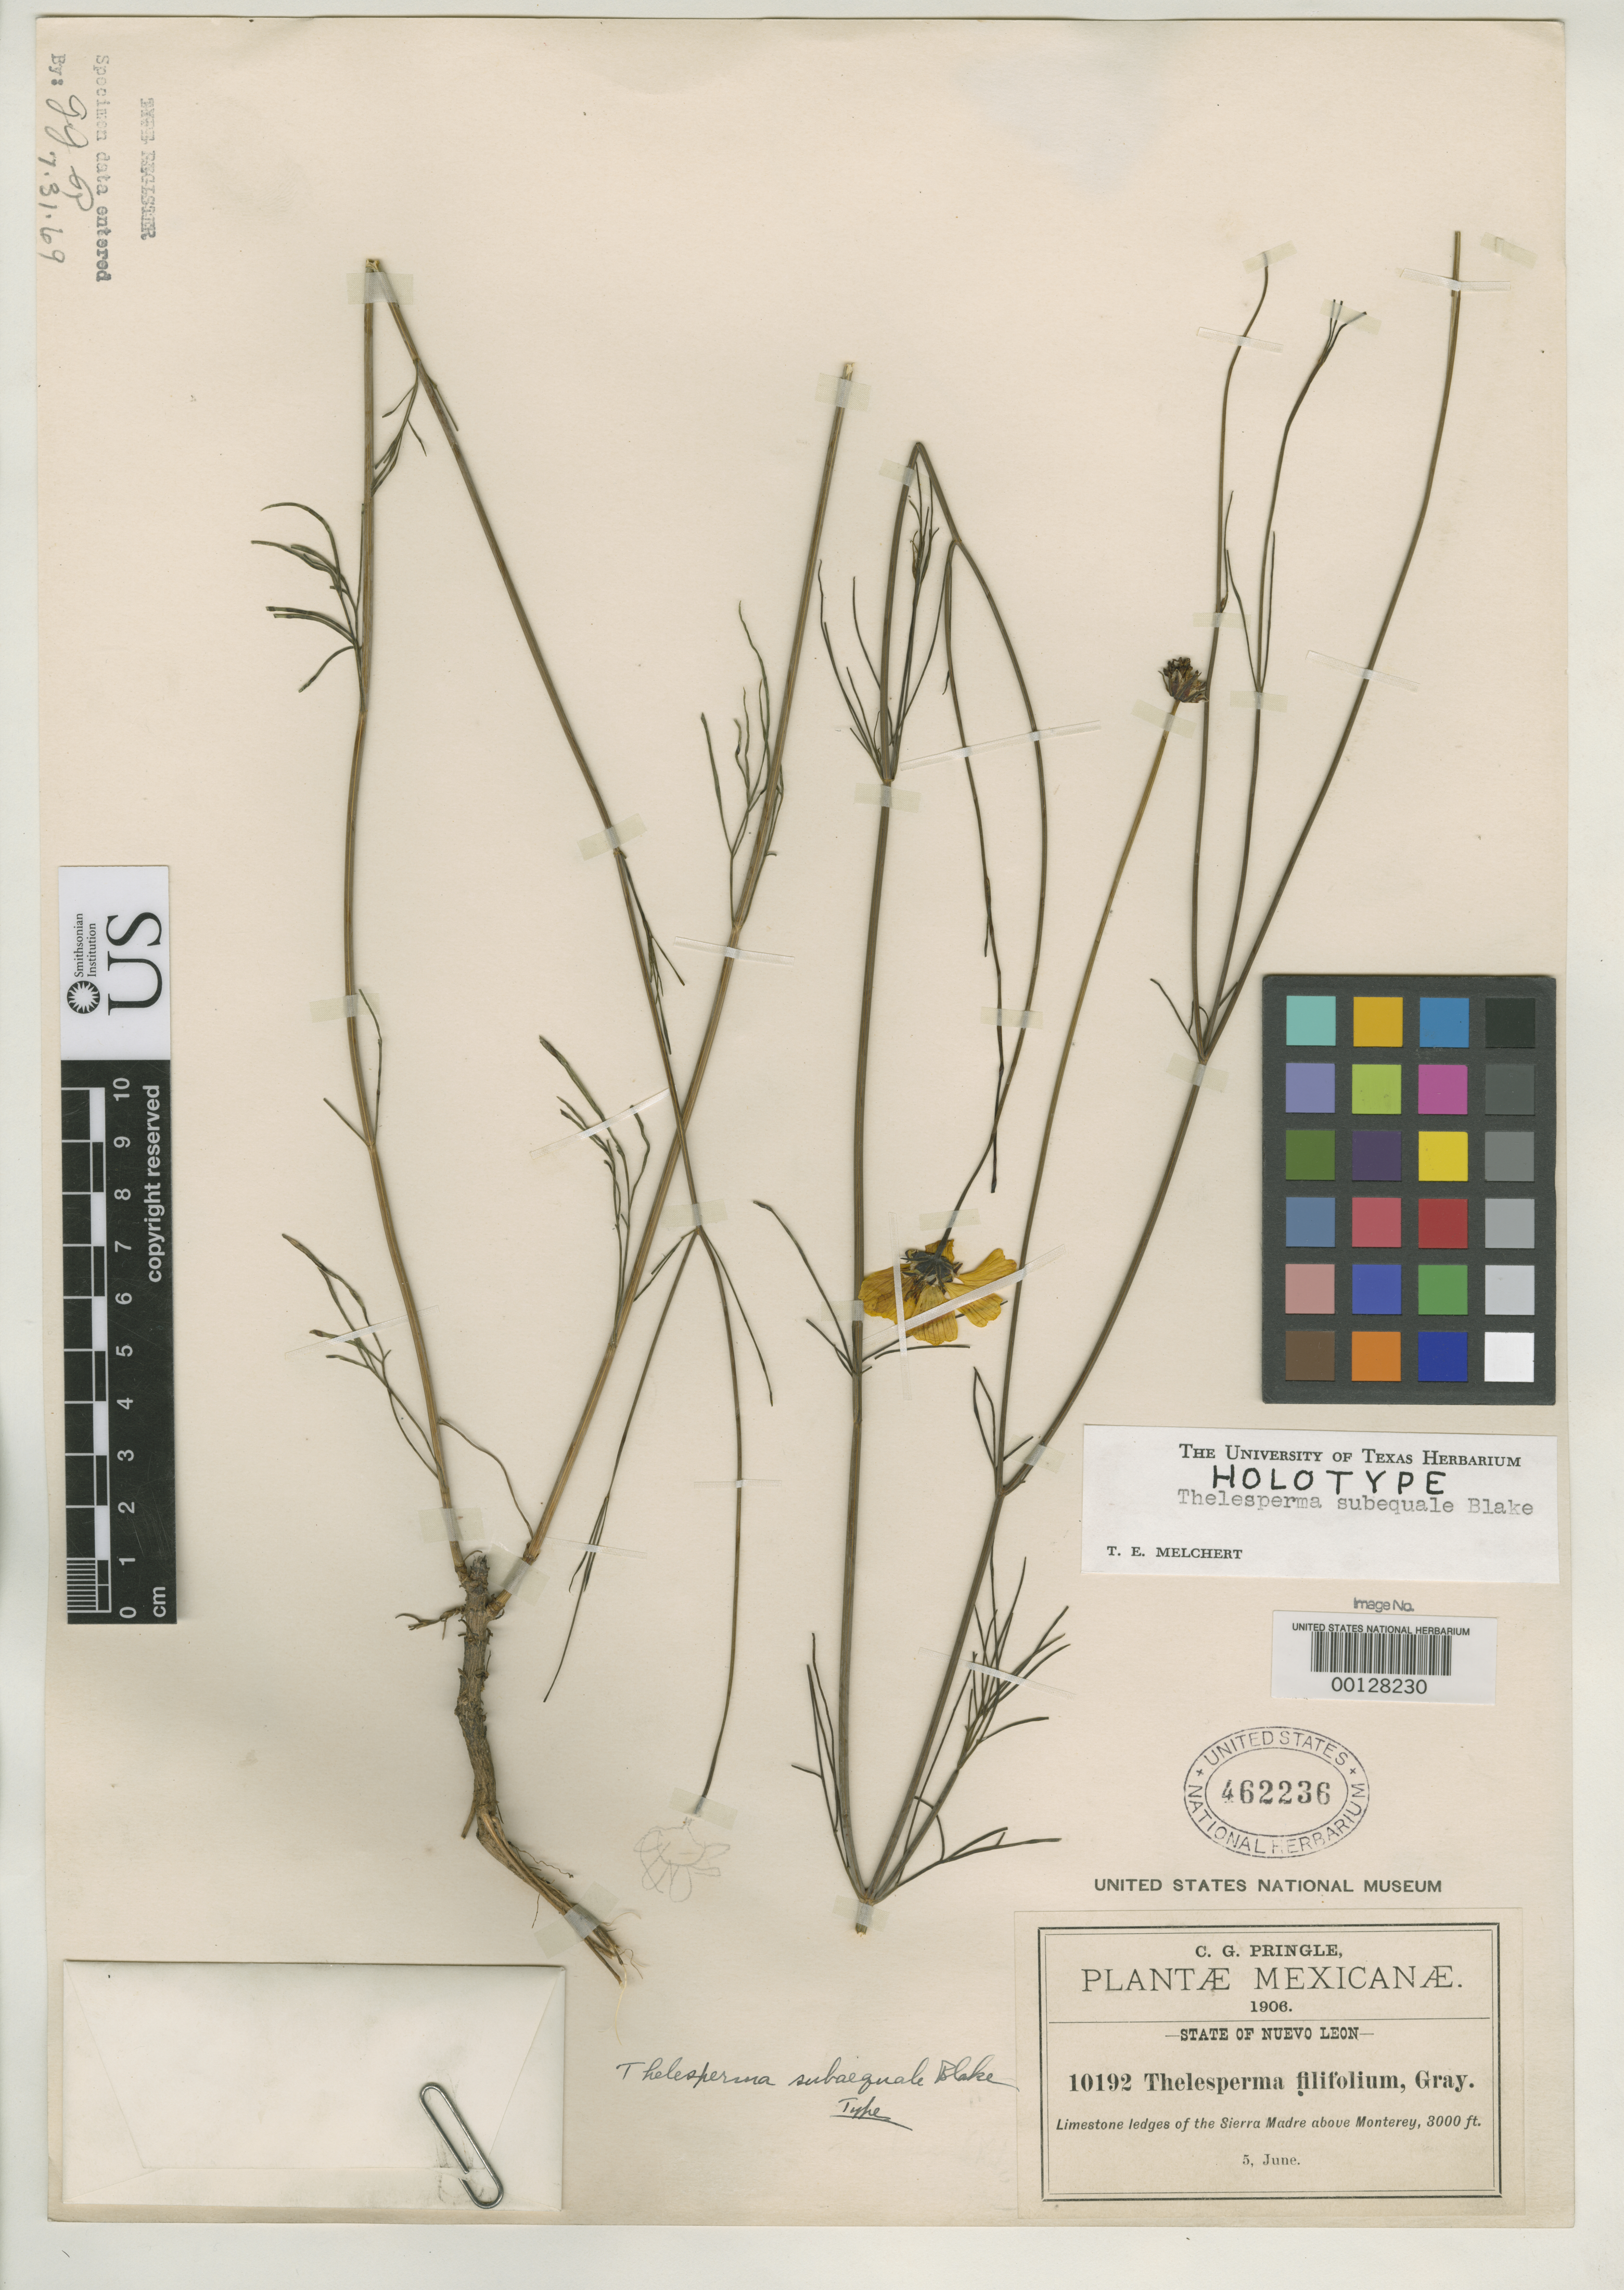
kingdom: Plantae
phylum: Tracheophyta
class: Magnoliopsida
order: Asterales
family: Asteraceae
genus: Thelesperma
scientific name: Thelesperma subaequale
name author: S.F. Blake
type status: Holotype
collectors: C. G. Pringle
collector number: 10192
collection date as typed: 05 Jun 1906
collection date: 1906-06-05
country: Mexico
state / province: Nuevo León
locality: Monterrey; alt. 3000 ft.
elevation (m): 914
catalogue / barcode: US 462236